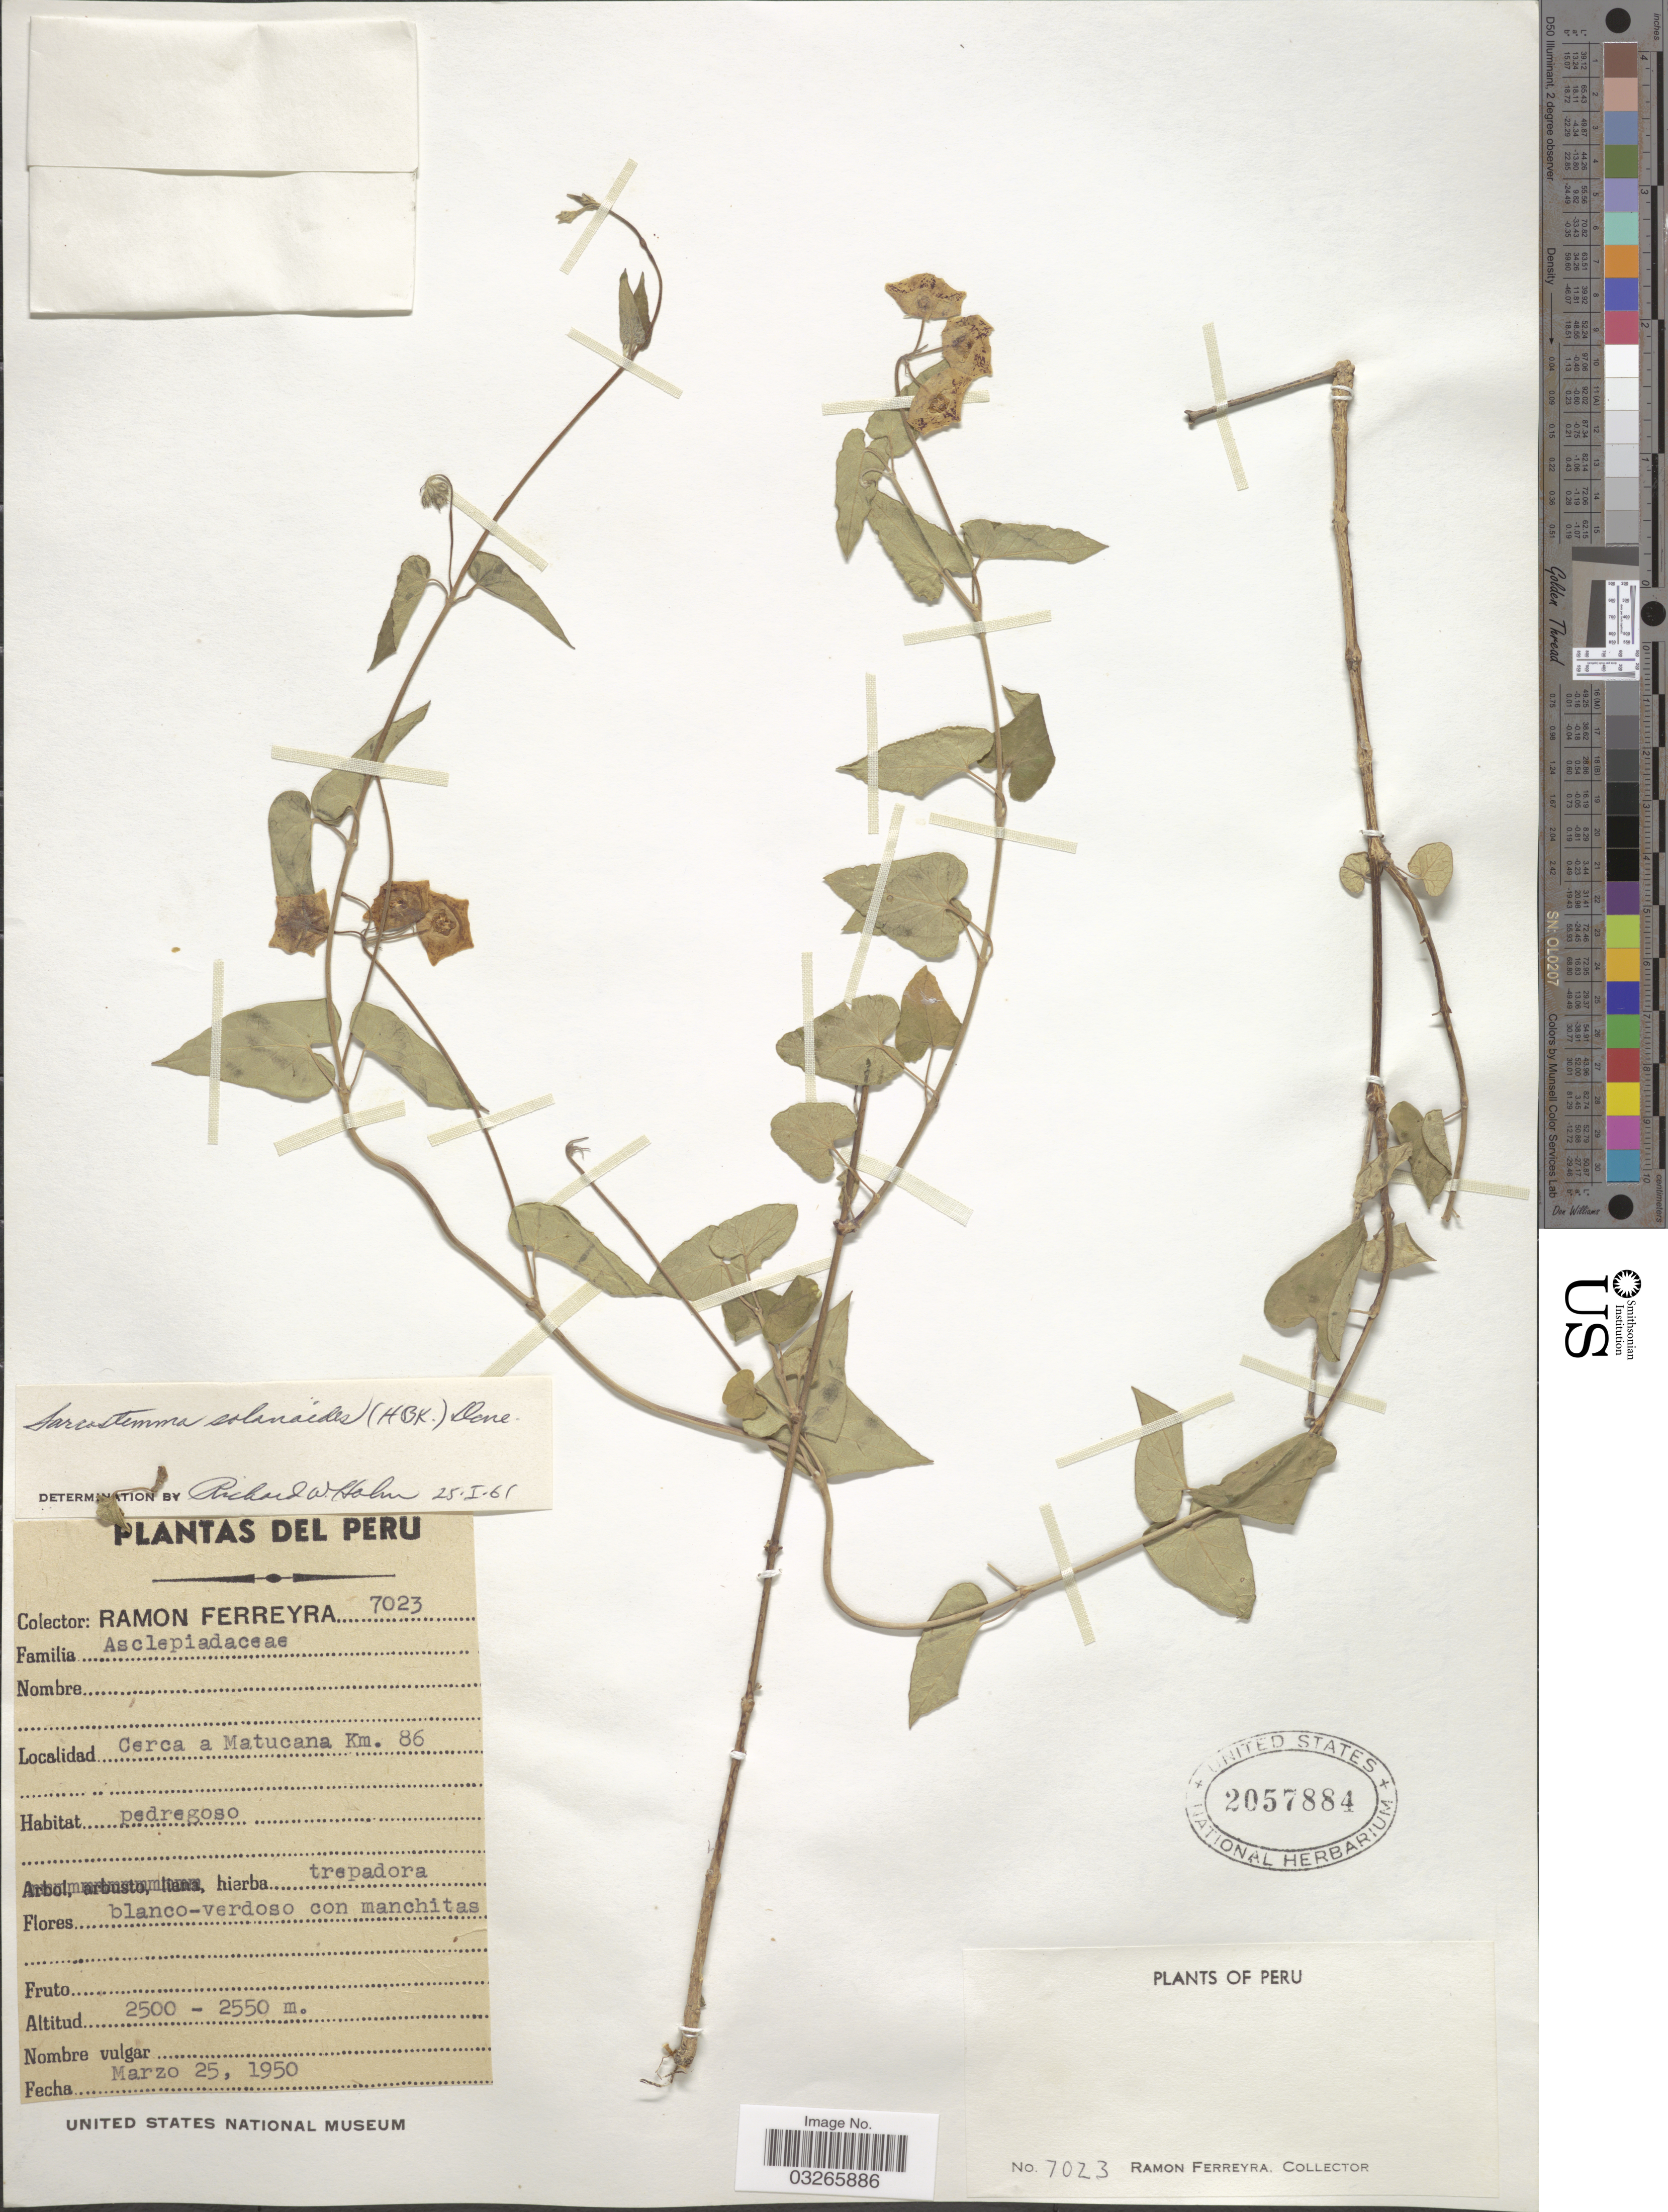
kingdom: Plantae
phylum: Tracheophyta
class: Magnoliopsida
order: Gentianales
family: Apocynaceae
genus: Sarcostemma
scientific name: Sarcostemma solanoides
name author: (Kunth) Decne.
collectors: R. A. Ferreyra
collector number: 7023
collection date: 1950-03-25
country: Peru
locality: Cerca a Matucana Km. 86.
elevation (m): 2500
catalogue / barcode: US 2057884